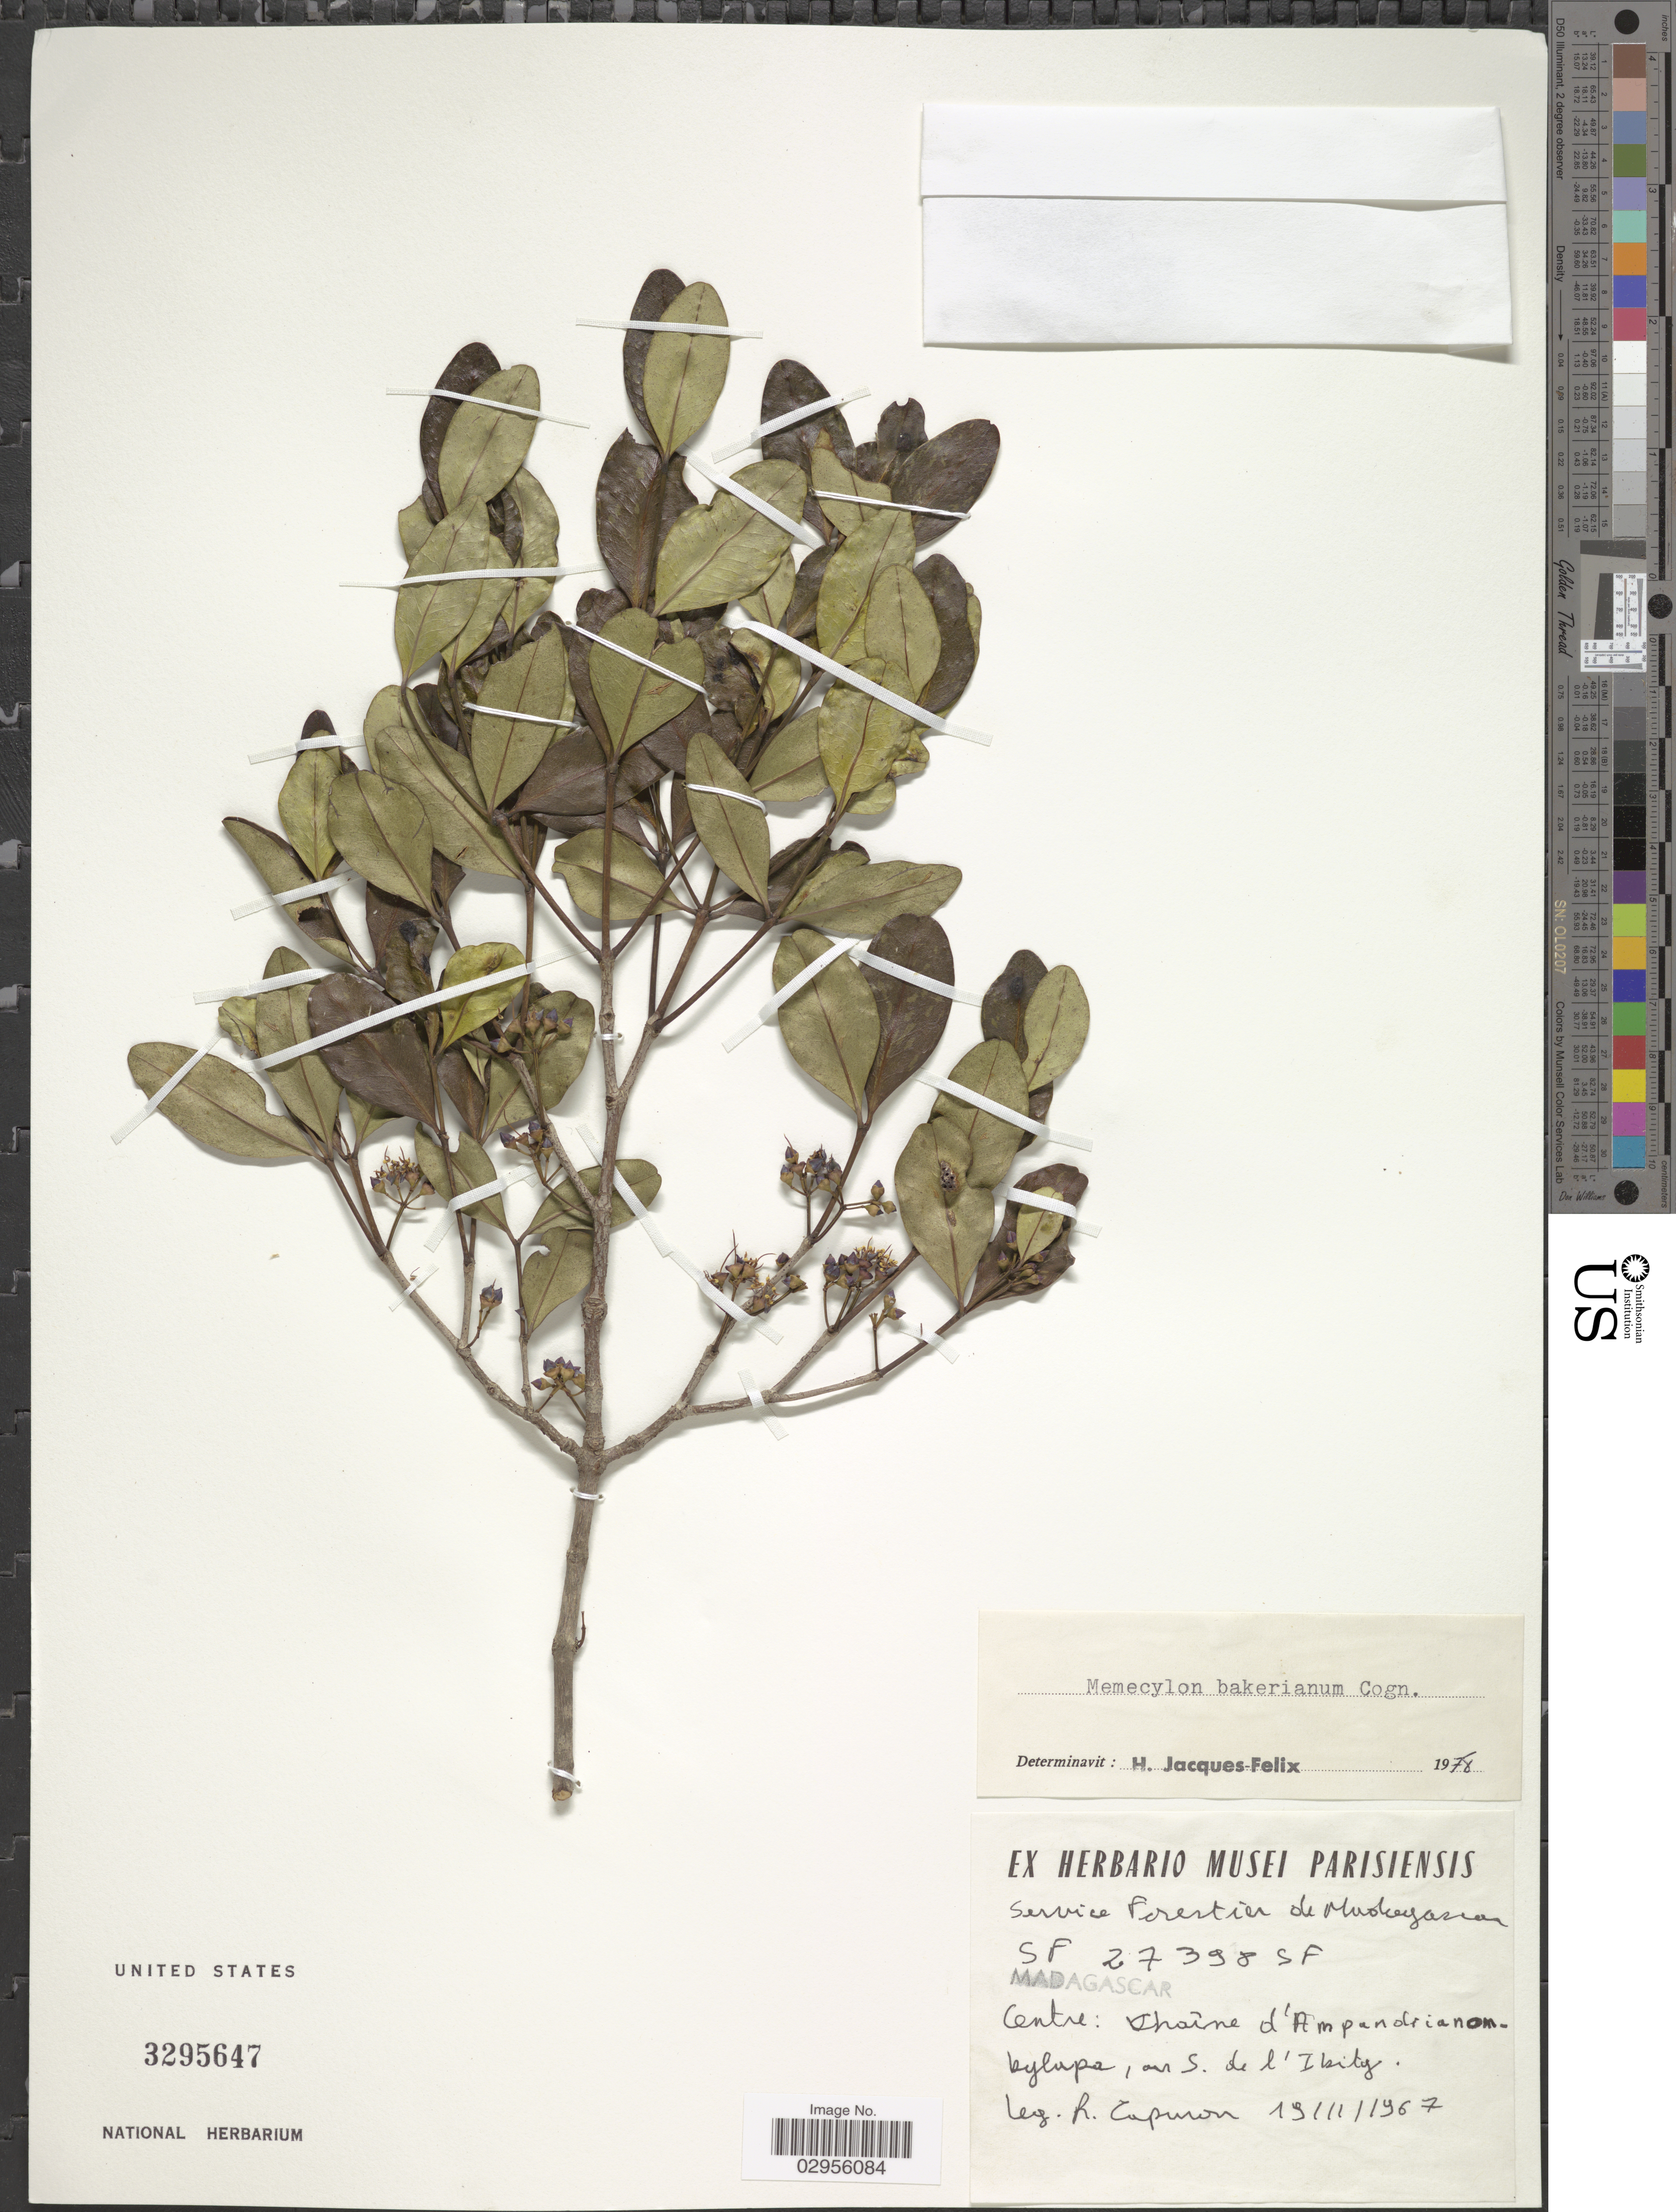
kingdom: Plantae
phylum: Tracheophyta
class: Magnoliopsida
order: Myrtales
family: Melastomataceae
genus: Memecylon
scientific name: Memecylon bakerianum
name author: Cogn.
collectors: R. Capuron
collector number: SF27398SF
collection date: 1967-11-19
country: Madagascar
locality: Centre: Chaîne d'Ampandrianombylapa, au S. de l'Ibity.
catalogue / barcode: US 3295647